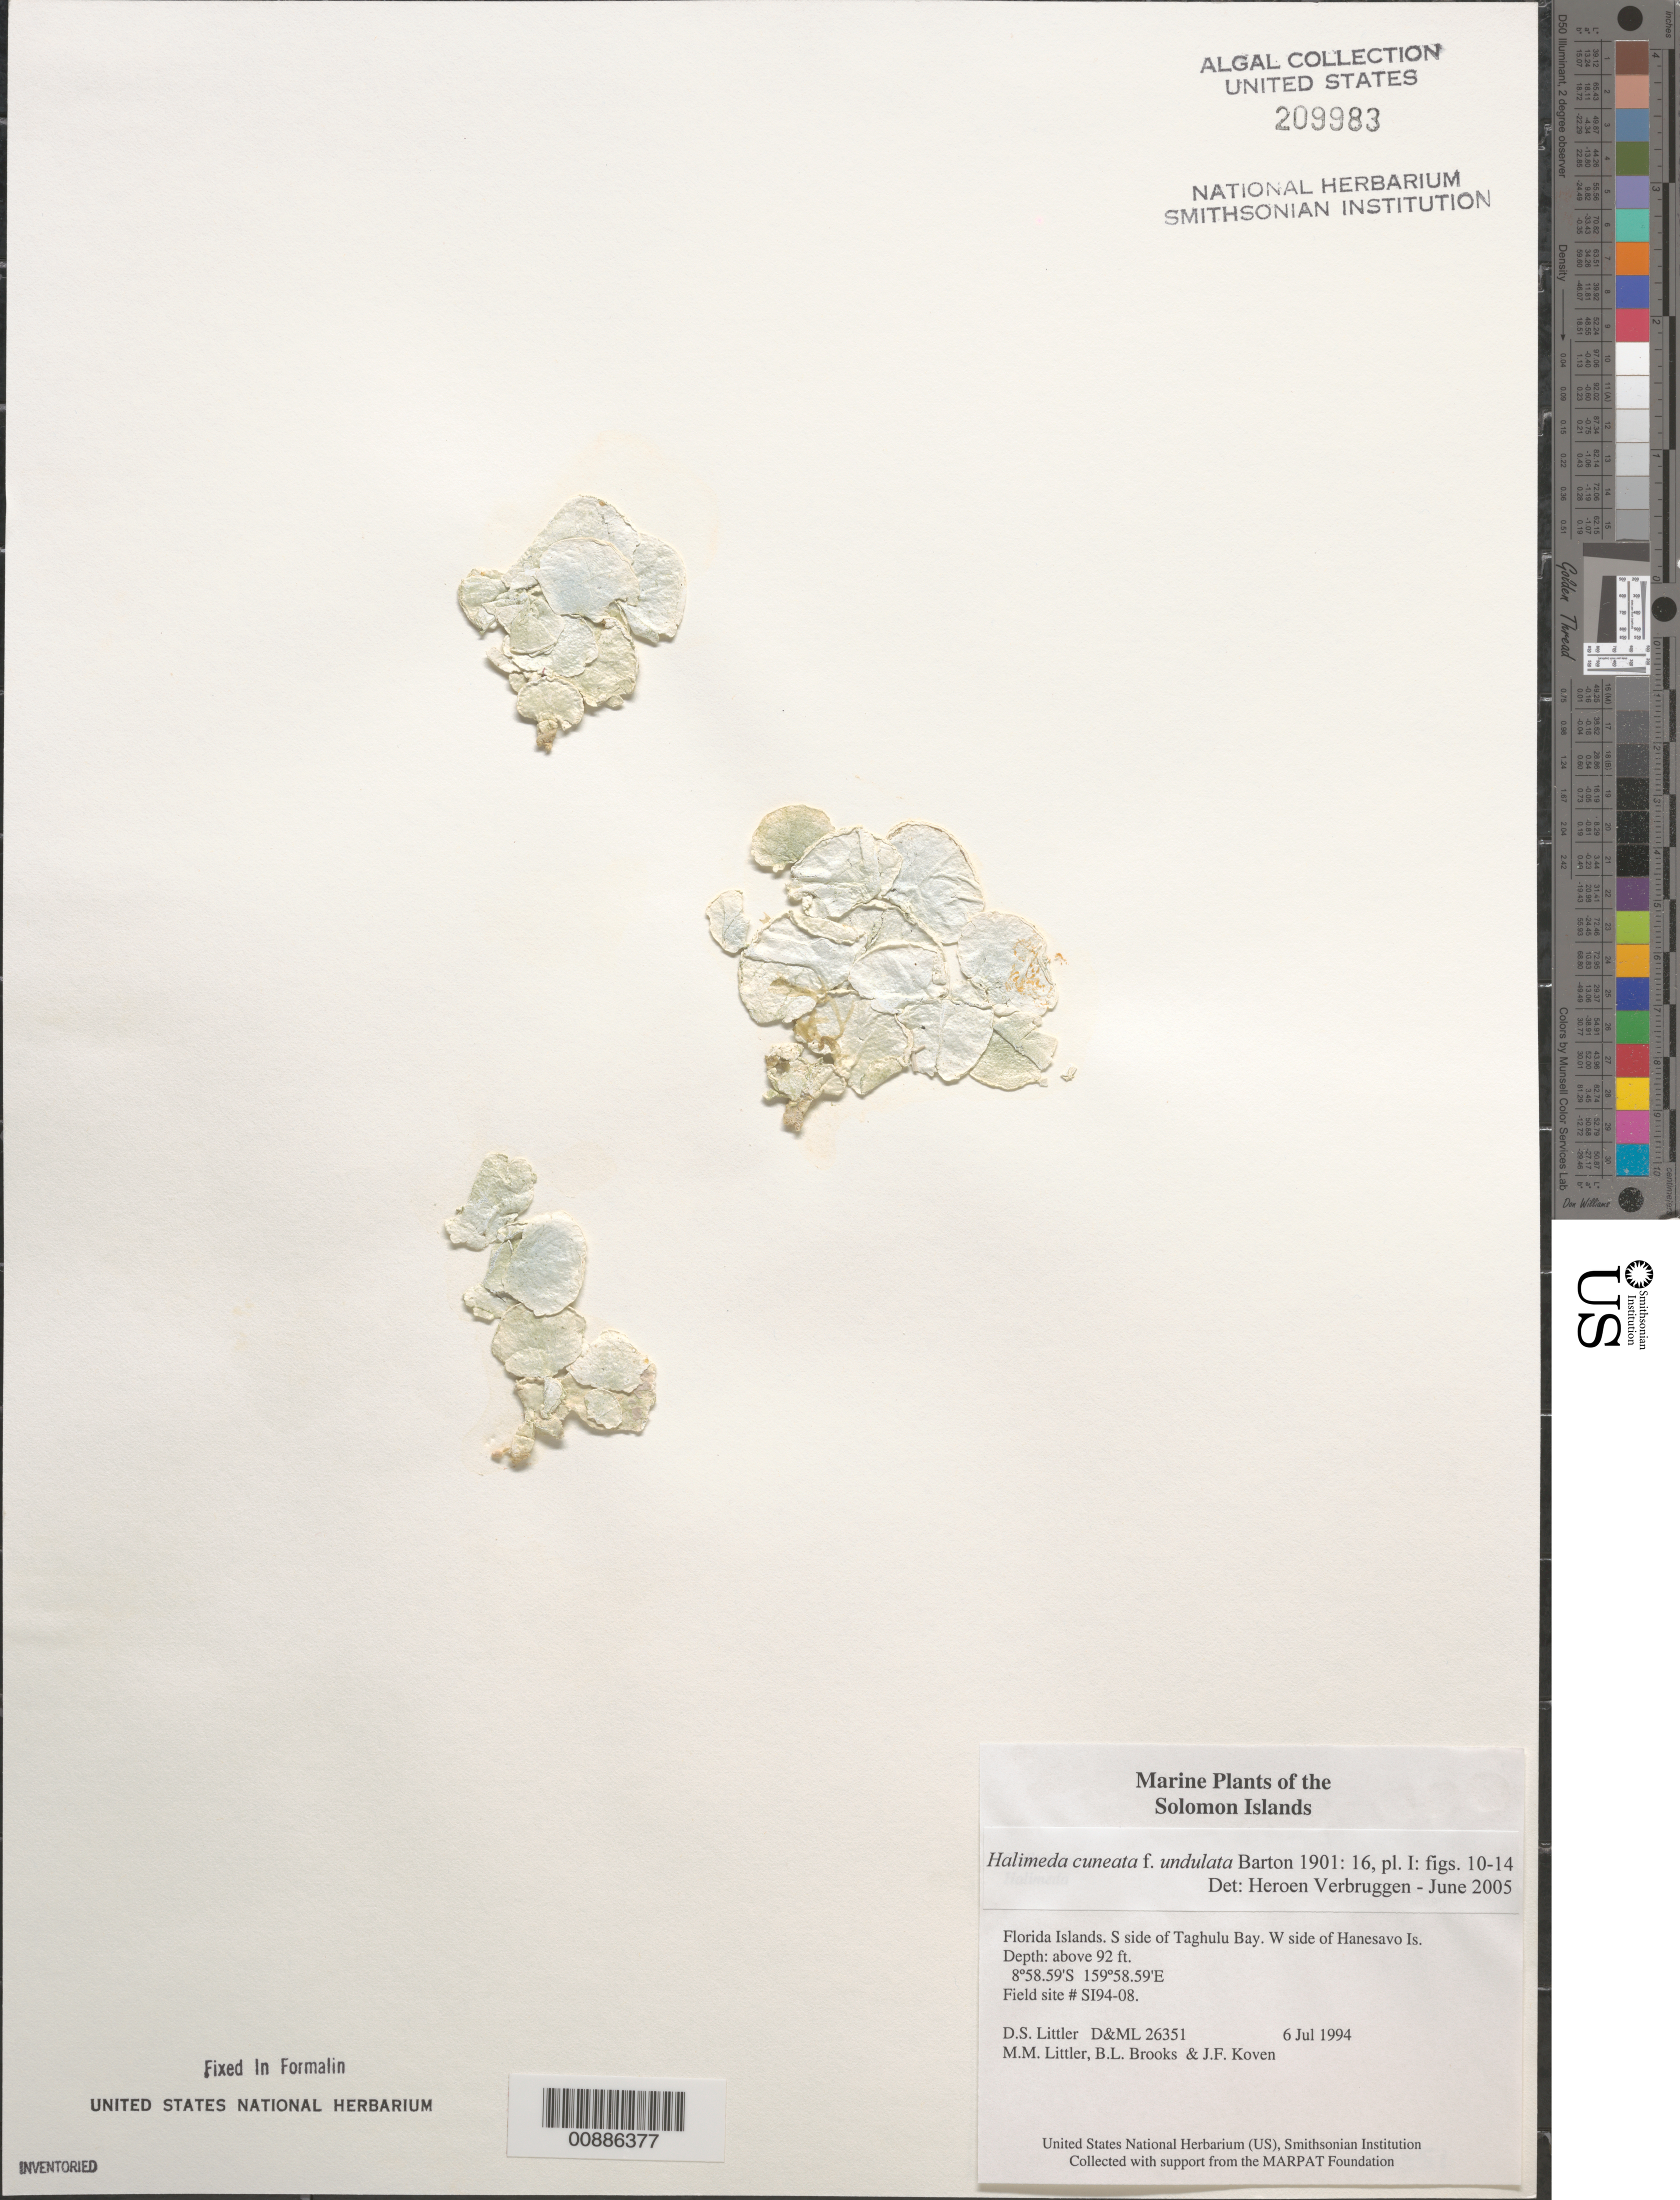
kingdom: Plantae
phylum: Chlorophyta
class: Ulvophyceae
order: Bryopsidales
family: Halimedaceae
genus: Halimeda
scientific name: Halimeda cuneata f. undulata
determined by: Verbruggen, H.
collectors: D. S. Littler, M. M. Littler, B. Brooks & J. Koven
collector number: D&ML 26351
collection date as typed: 06 Jul 1994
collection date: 1994-07-06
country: Solomon Islands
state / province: Central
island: Danisavo [Hanesavo]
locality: Taghulu Bay, south side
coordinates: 8 58.59'S, 159 58.59'E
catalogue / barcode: US 209983